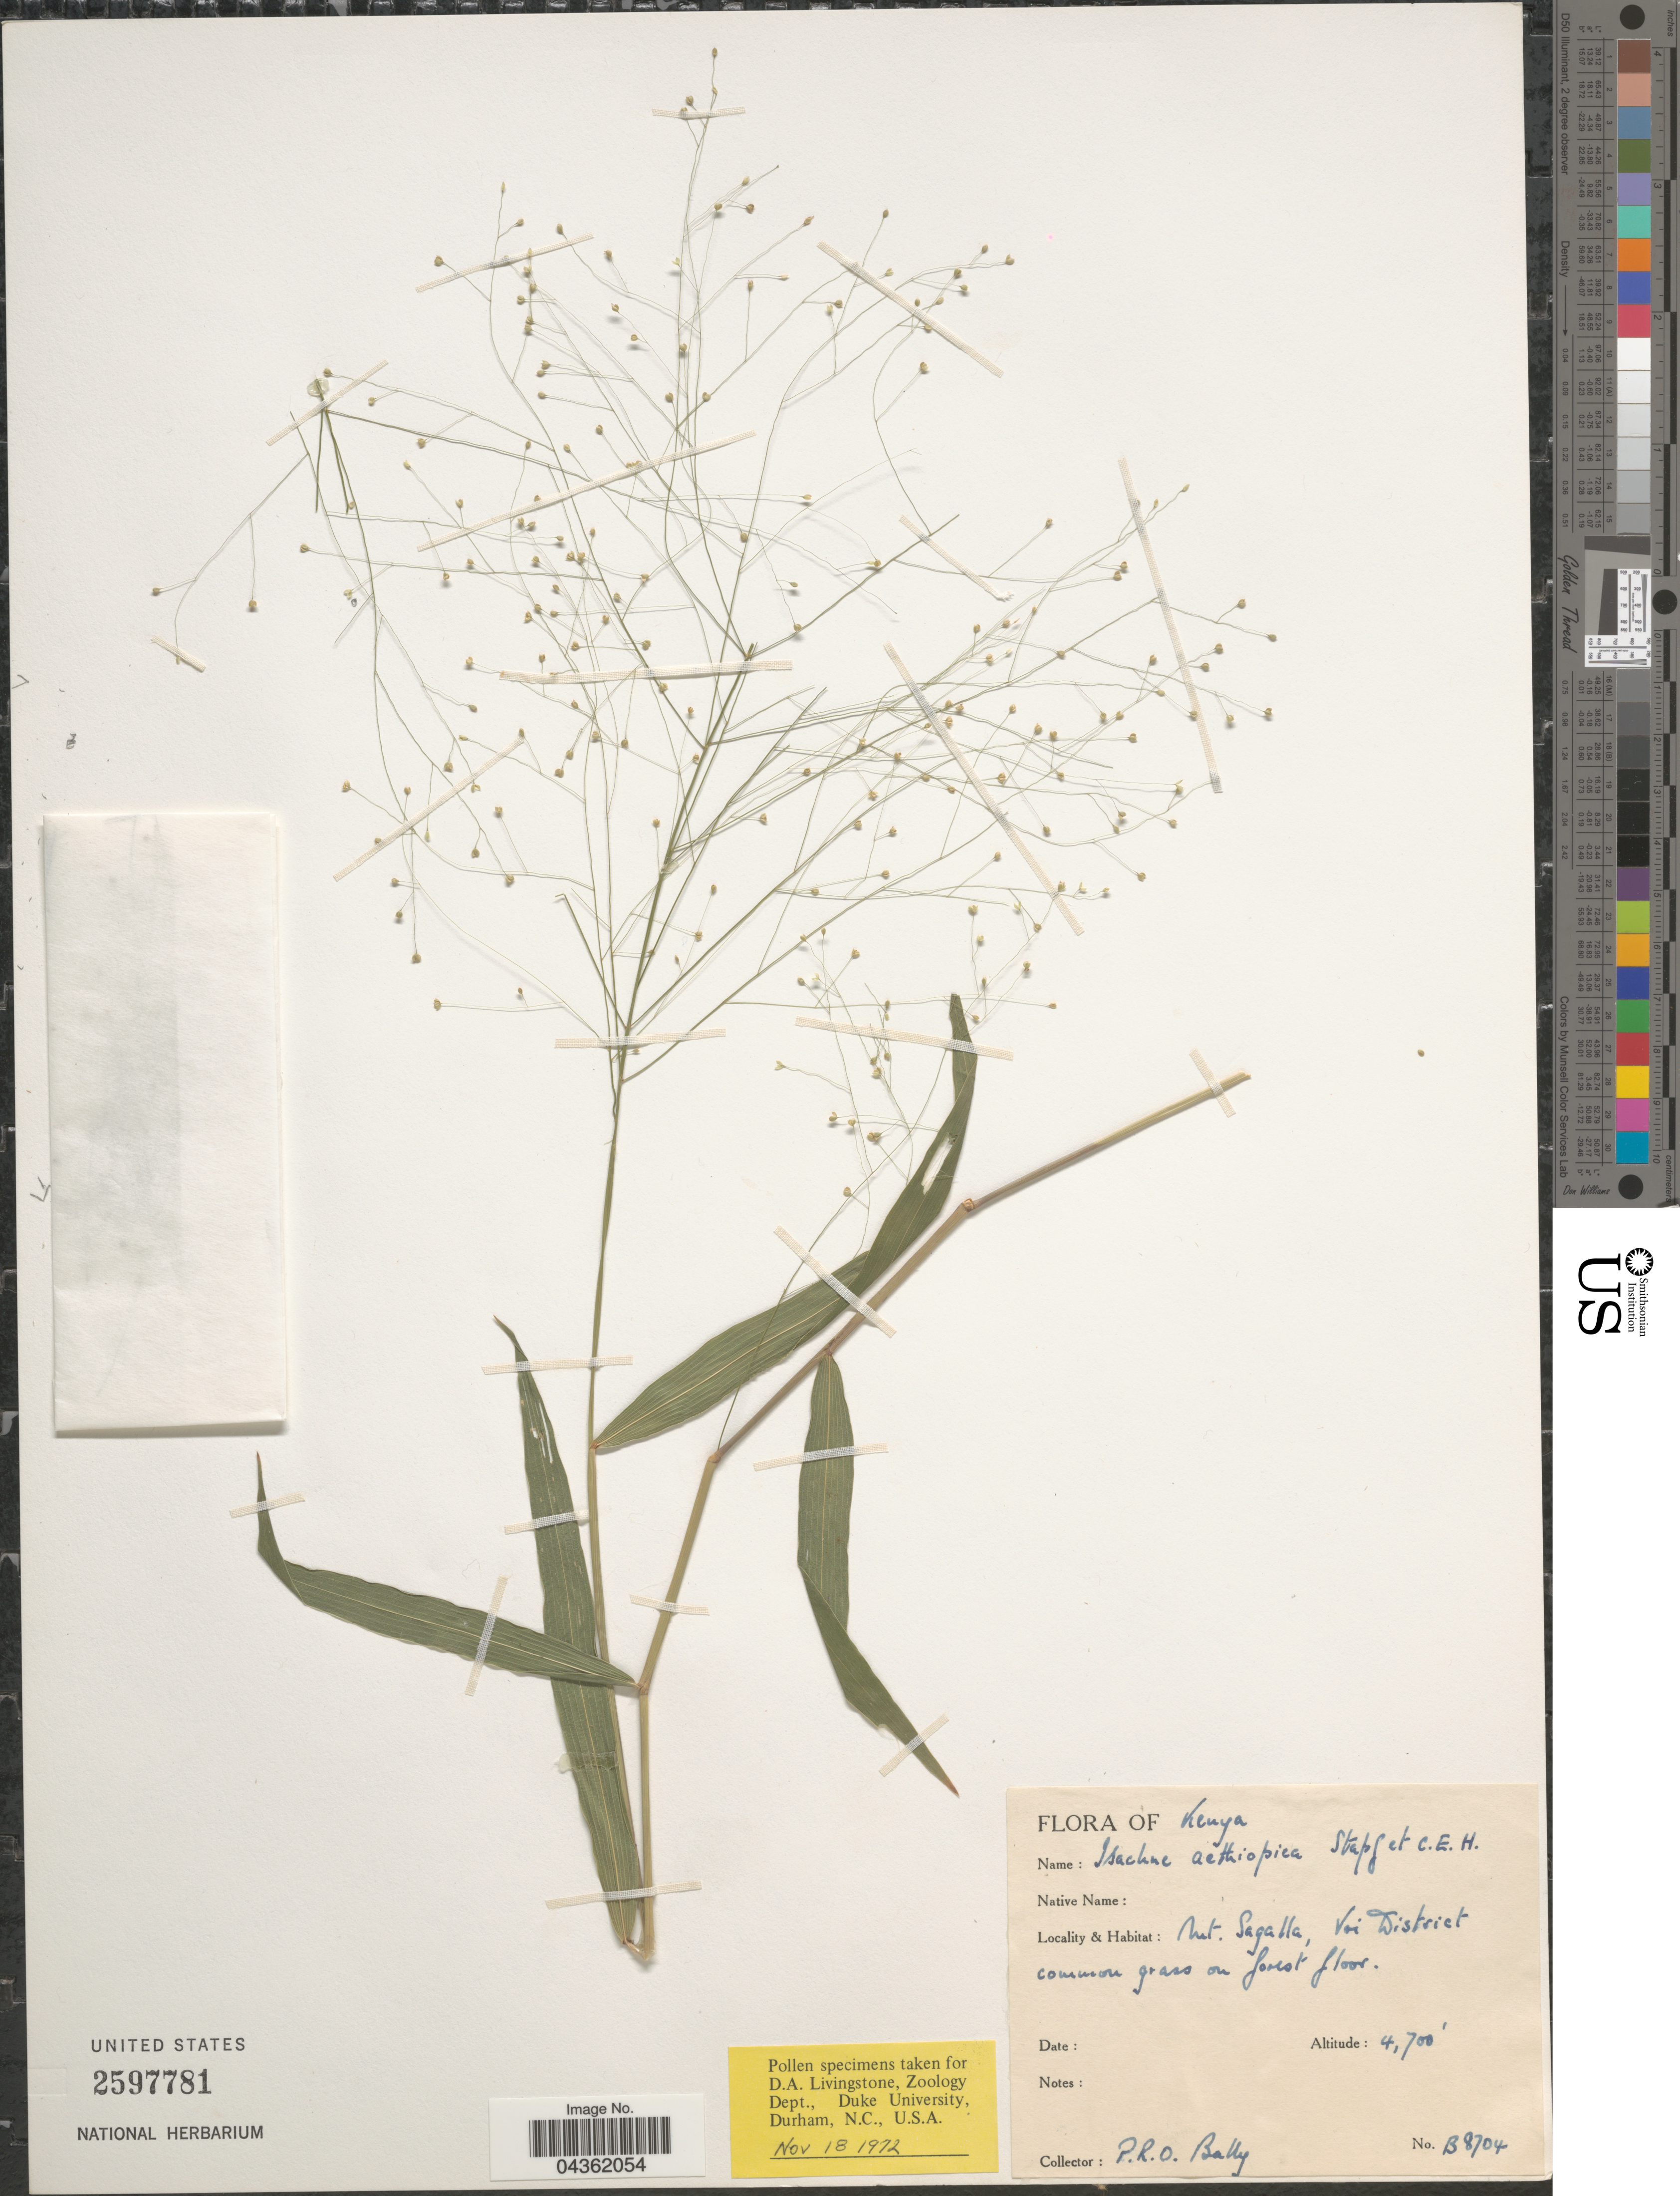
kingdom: Plantae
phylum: Tracheophyta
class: Liliopsida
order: Poales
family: Poaceae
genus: Isachne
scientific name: Isachne mauritiana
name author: Kunth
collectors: P. Bally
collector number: B8704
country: Kenya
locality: Mt. Sagalla, Voi District.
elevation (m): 1433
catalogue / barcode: US 2597781